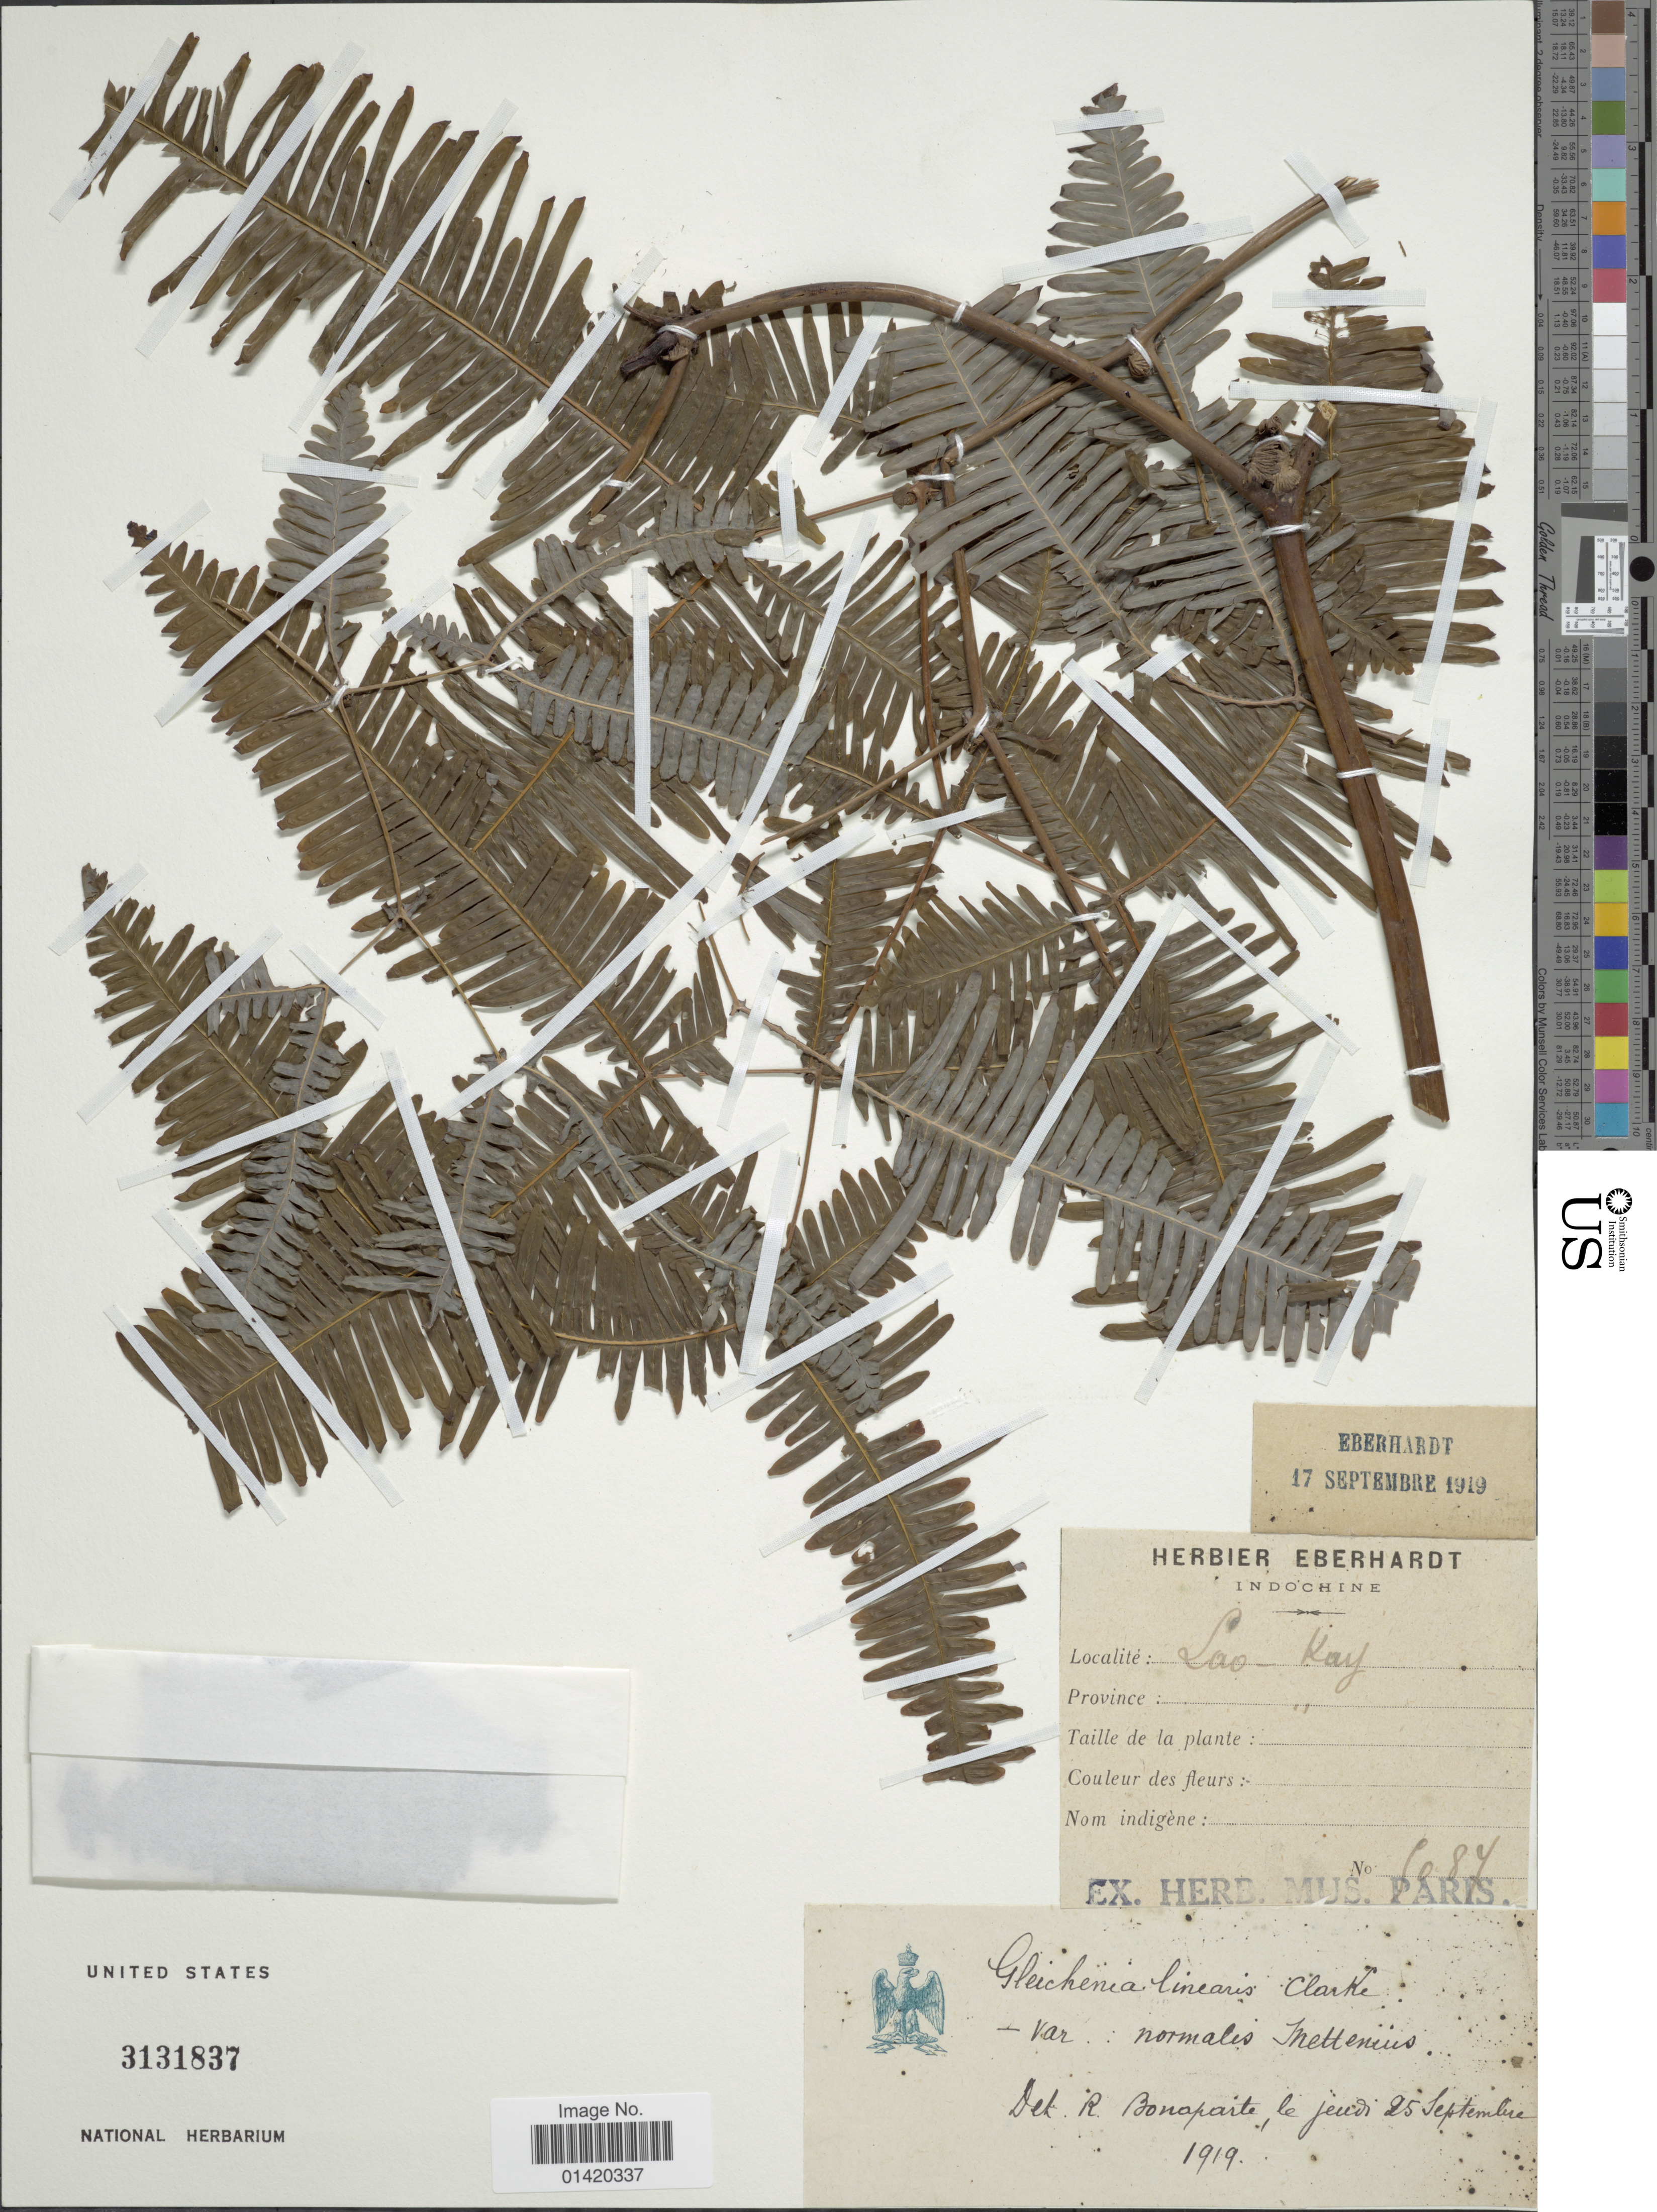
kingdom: Plantae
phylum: Tracheophyta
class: Polypodiopsida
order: Gleicheniales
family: Gleicheniaceae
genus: Dicranopteris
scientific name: Dicranopteris linearis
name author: (Burm. f.) Underw.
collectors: ex herb. Eberhardt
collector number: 6084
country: Vietnam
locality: Lao-Kay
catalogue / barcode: US 3131837